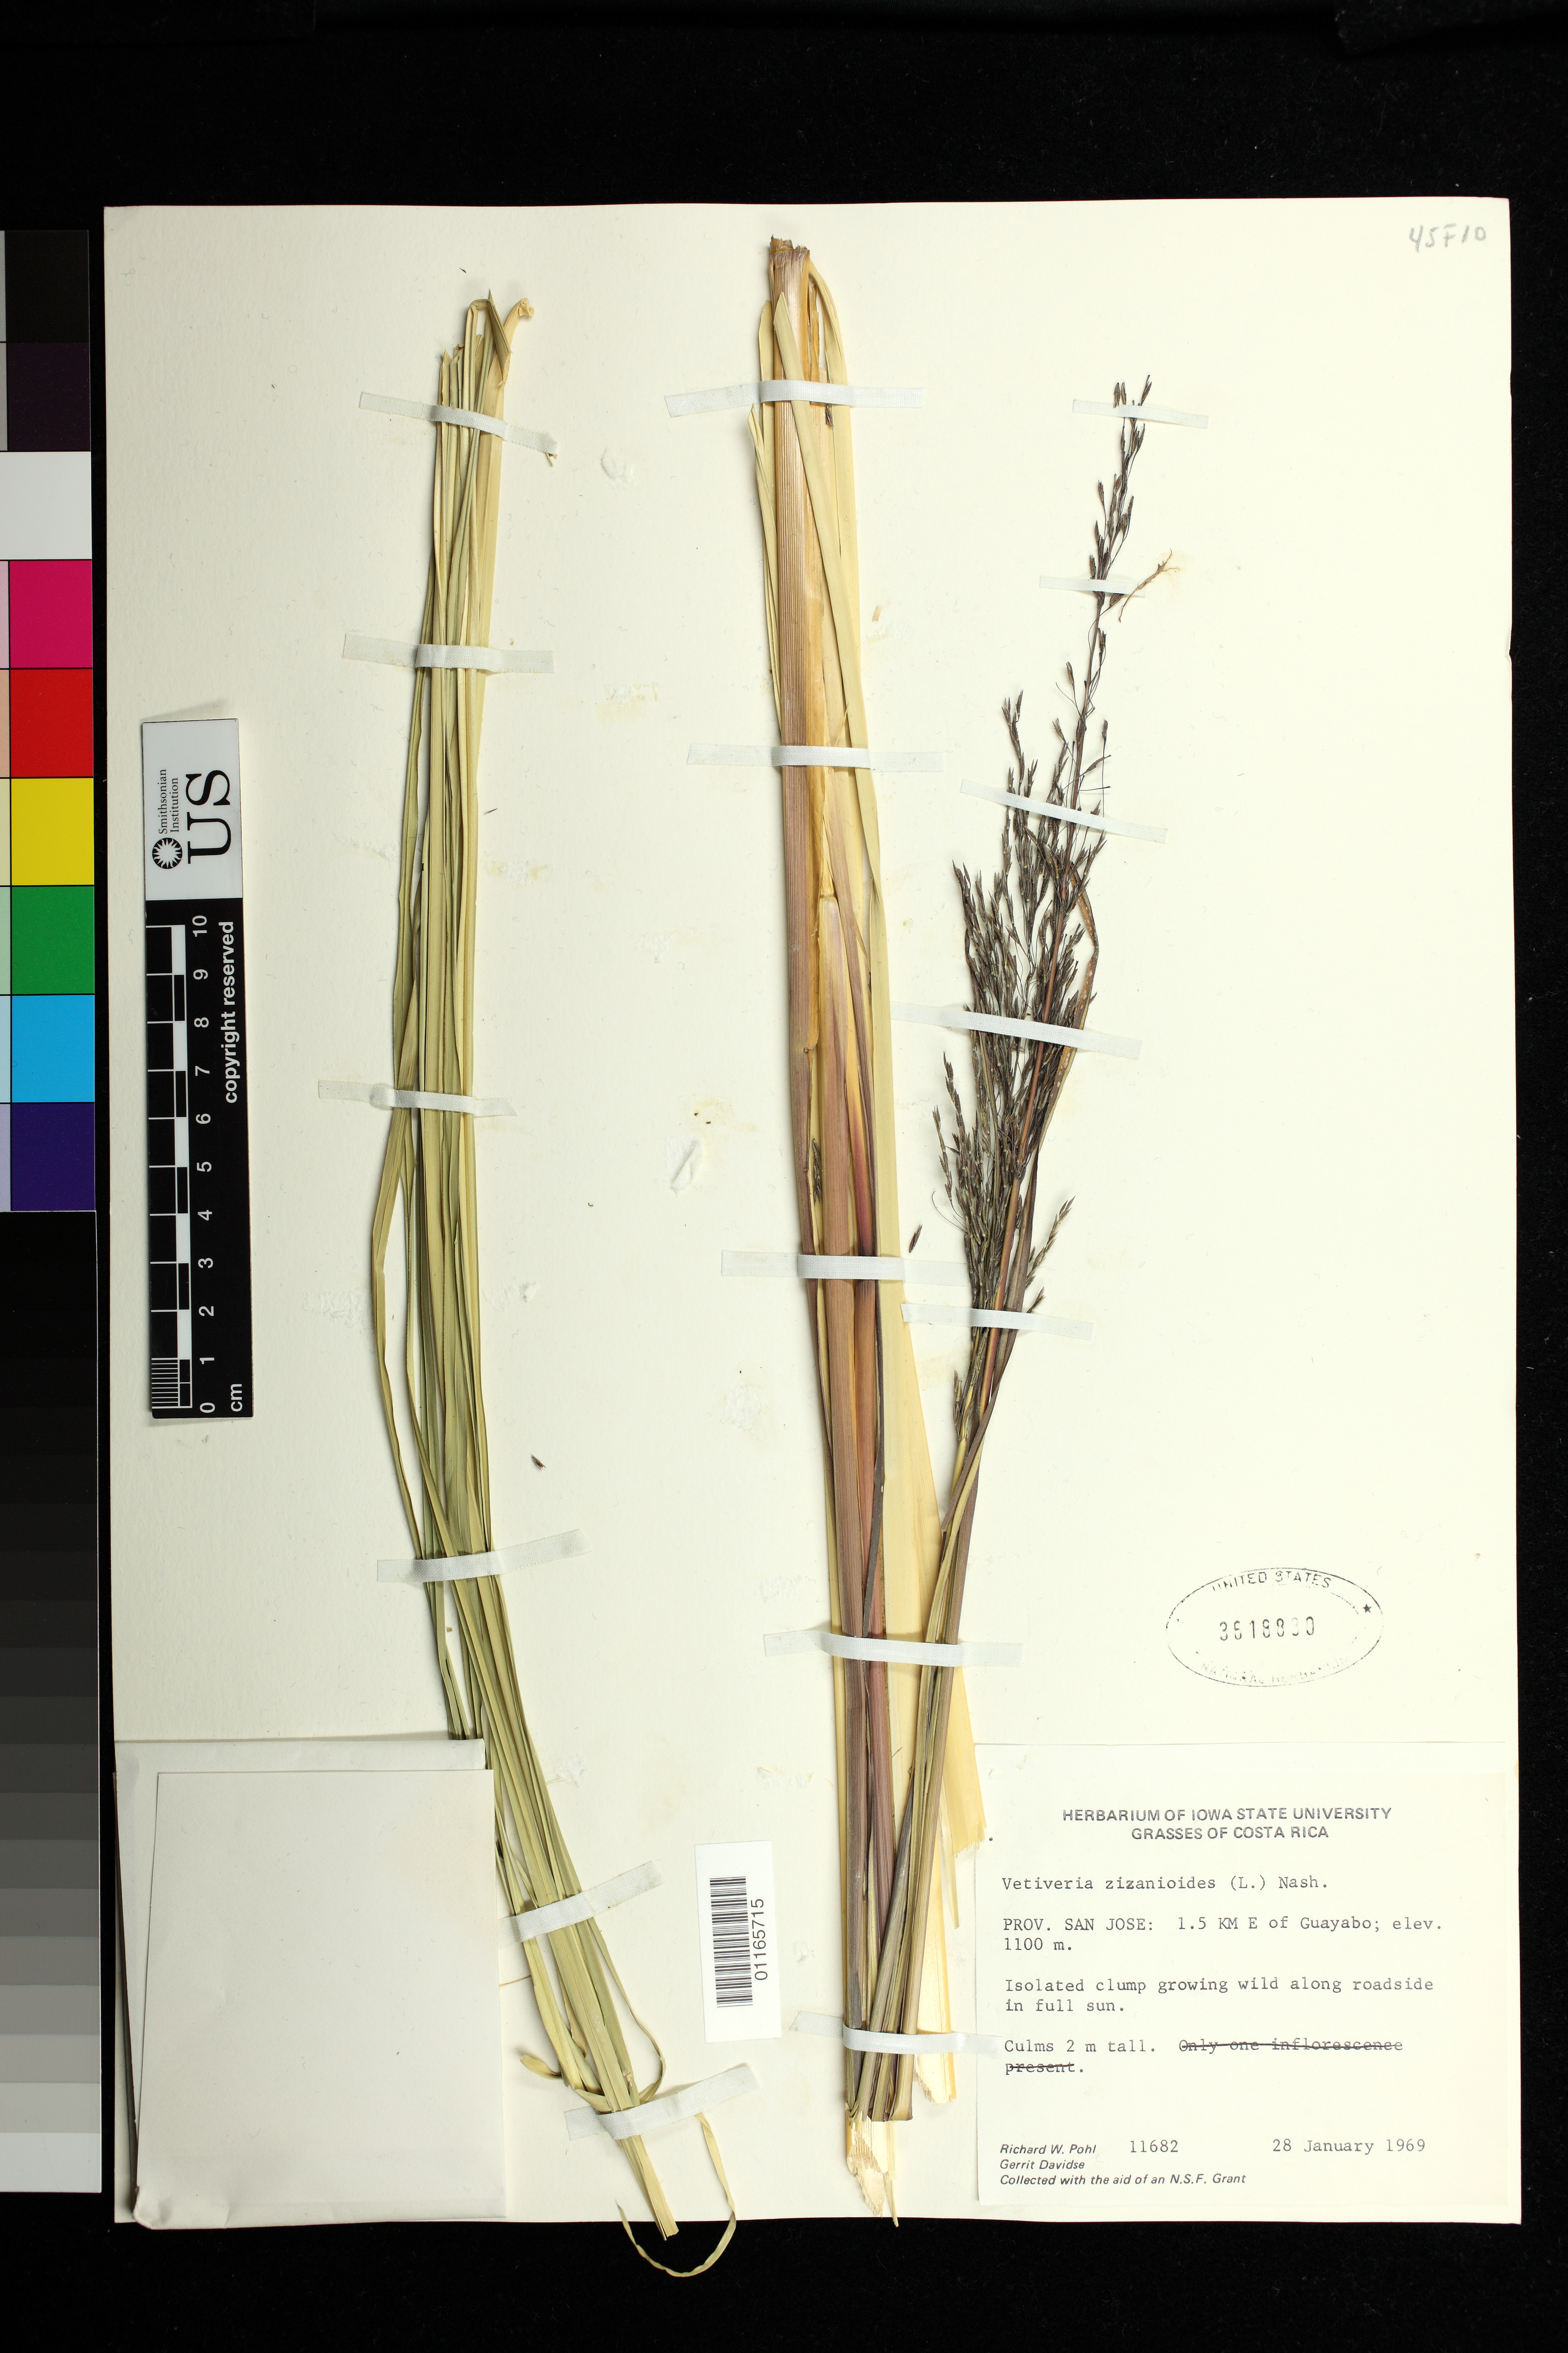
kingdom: Plantae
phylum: Tracheophyta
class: Liliopsida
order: Poales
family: Poaceae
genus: Vetiveria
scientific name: Vetiveria zizanioides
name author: (L.) Nash ex Small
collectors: R. W. Pohl & G. Davidse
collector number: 11682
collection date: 1969-01-28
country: Costa Rica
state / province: San José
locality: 1.5 KM E of Guayabo.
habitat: Isolated clump growing wild along roadside in full sun.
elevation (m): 1100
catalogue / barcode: US 3618830